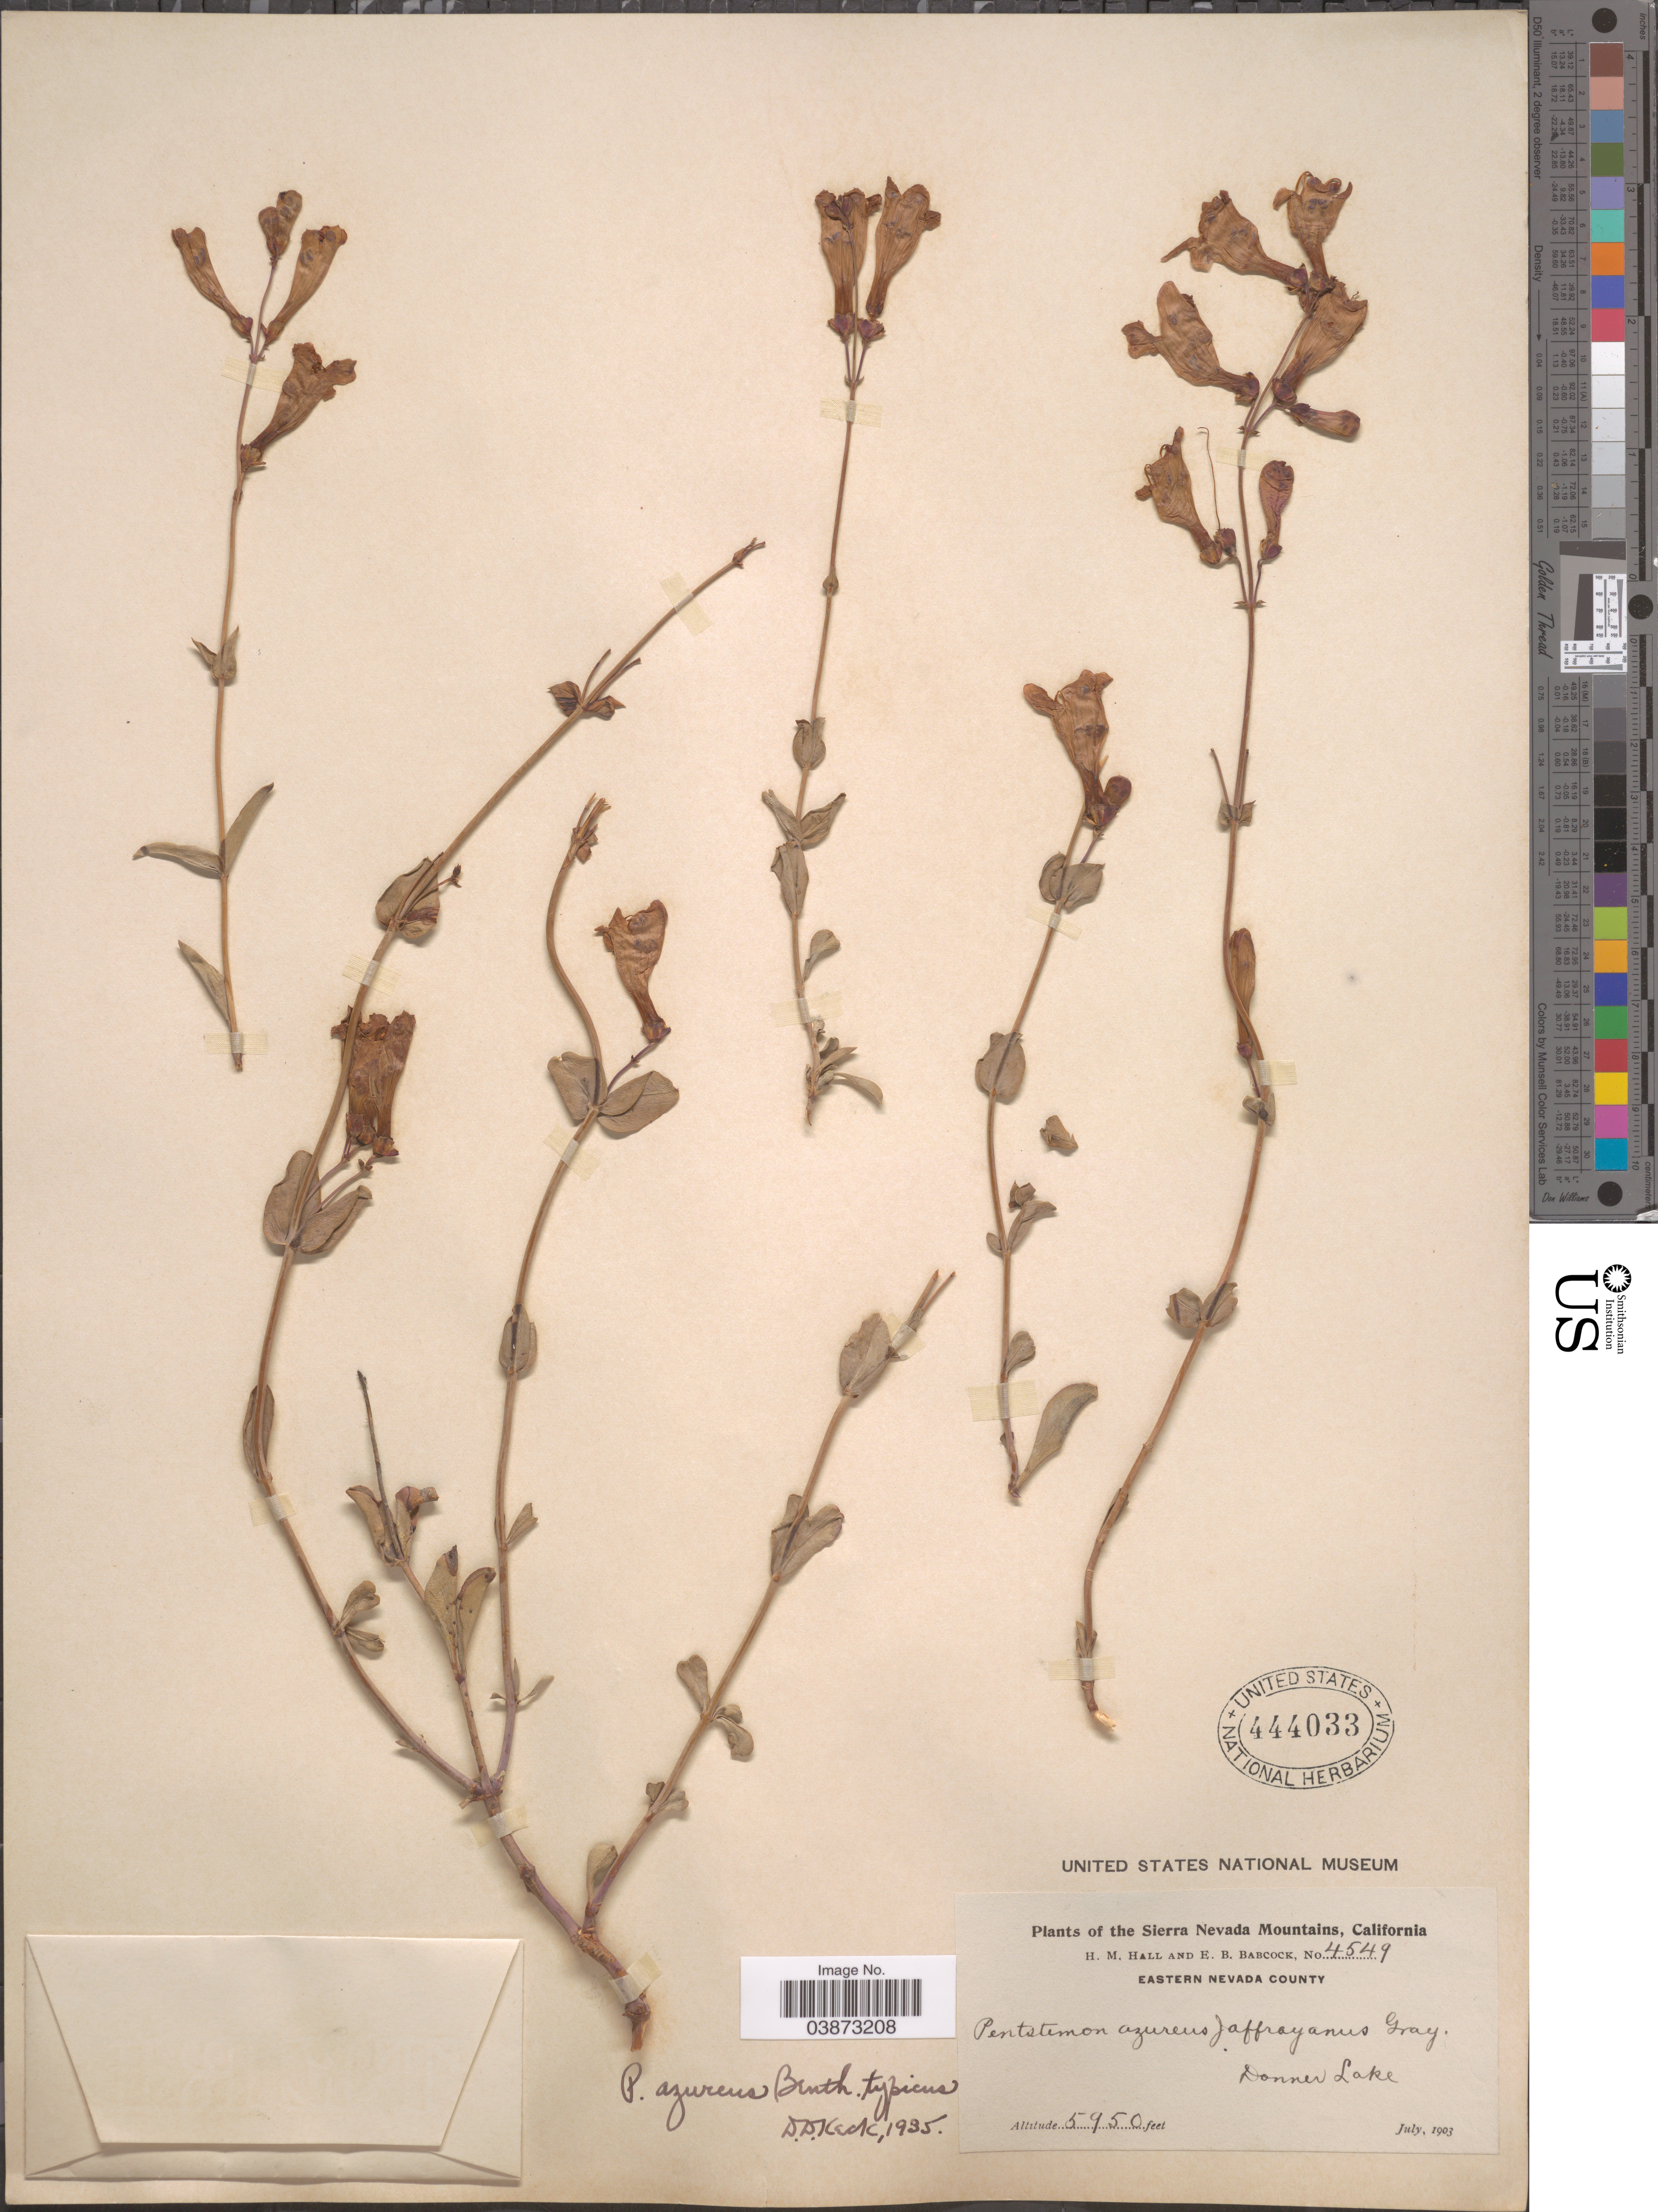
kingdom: Plantae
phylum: Tracheophyta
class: Magnoliopsida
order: Lamiales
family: Plantaginaceae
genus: Penstemon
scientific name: Penstemon azureus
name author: Benth.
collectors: H. M. Hall & E. B. Babcock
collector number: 4549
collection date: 1903-07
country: United States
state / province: California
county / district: Nevada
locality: Sierra Nevada Mountain. Eastern Nevada County. Donner Lake.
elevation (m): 1814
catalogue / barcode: US 444033